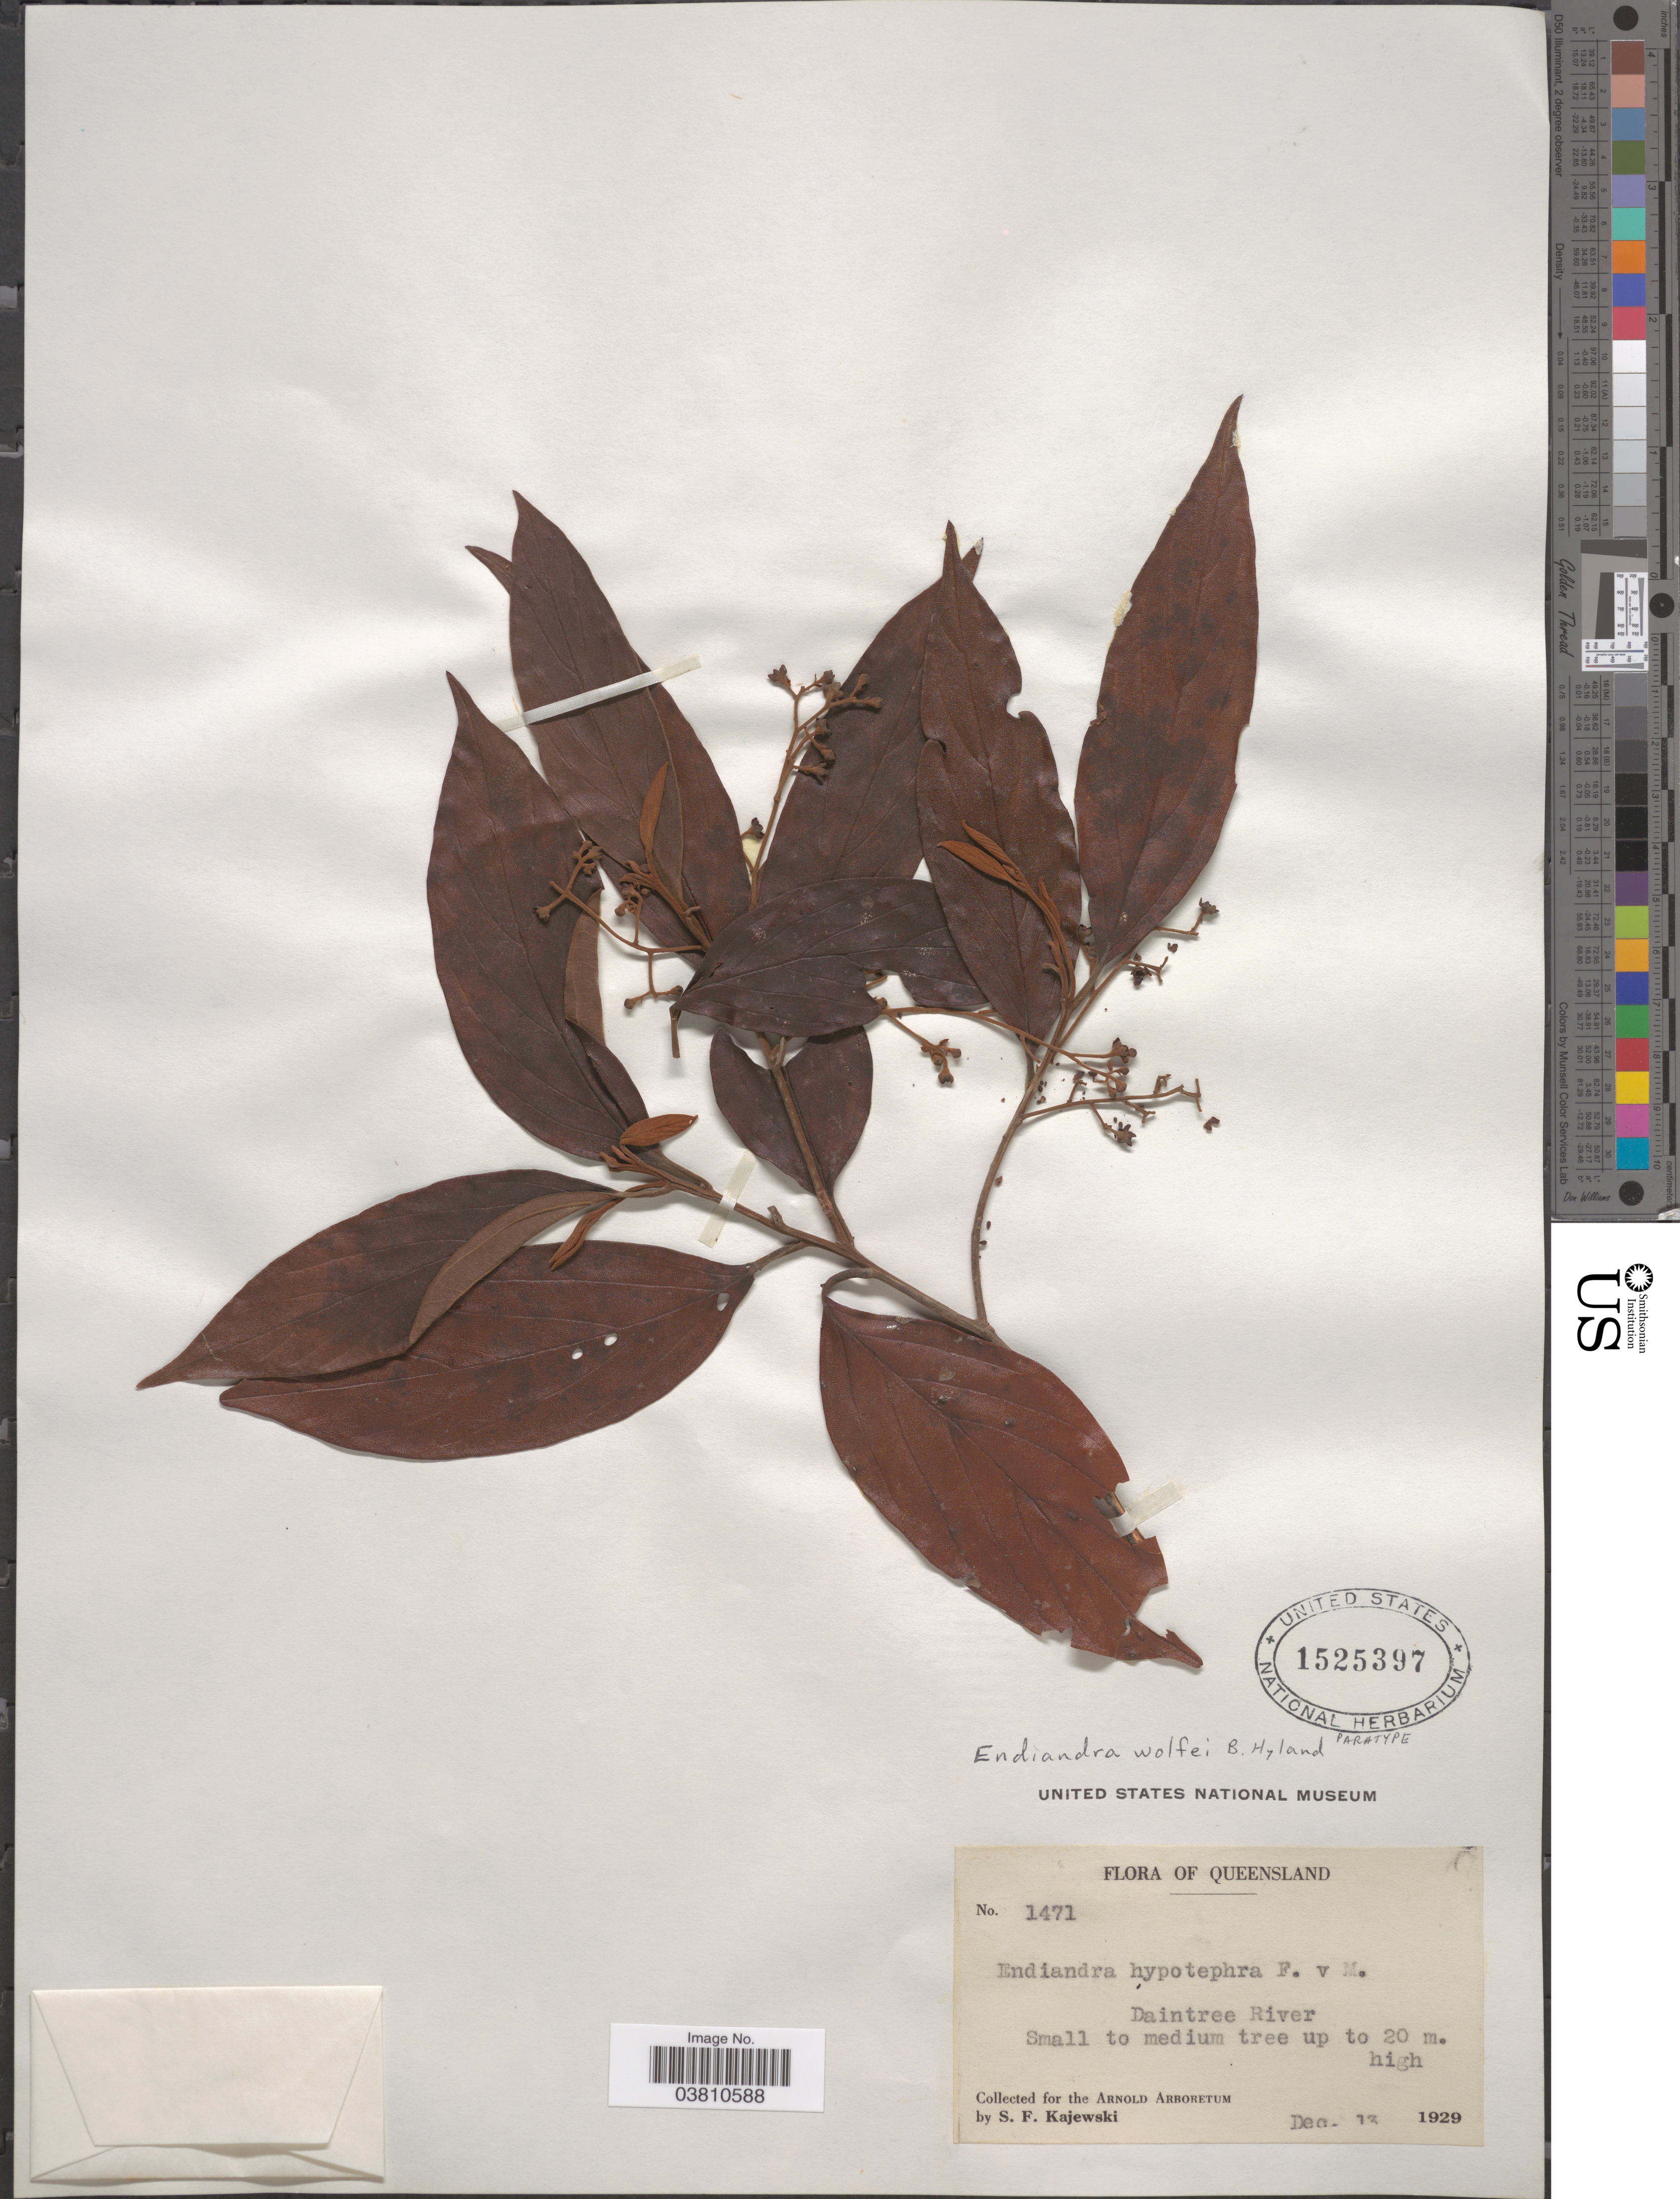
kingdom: Plantae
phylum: Tracheophyta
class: Magnoliopsida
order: Laurales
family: Lauraceae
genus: Endiandra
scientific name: Endiandra wolfei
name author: B. Hyland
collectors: S. Kajewski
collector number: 1471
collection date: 1929-12-13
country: Australia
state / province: Queensland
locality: Daintree River.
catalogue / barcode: US 1525397